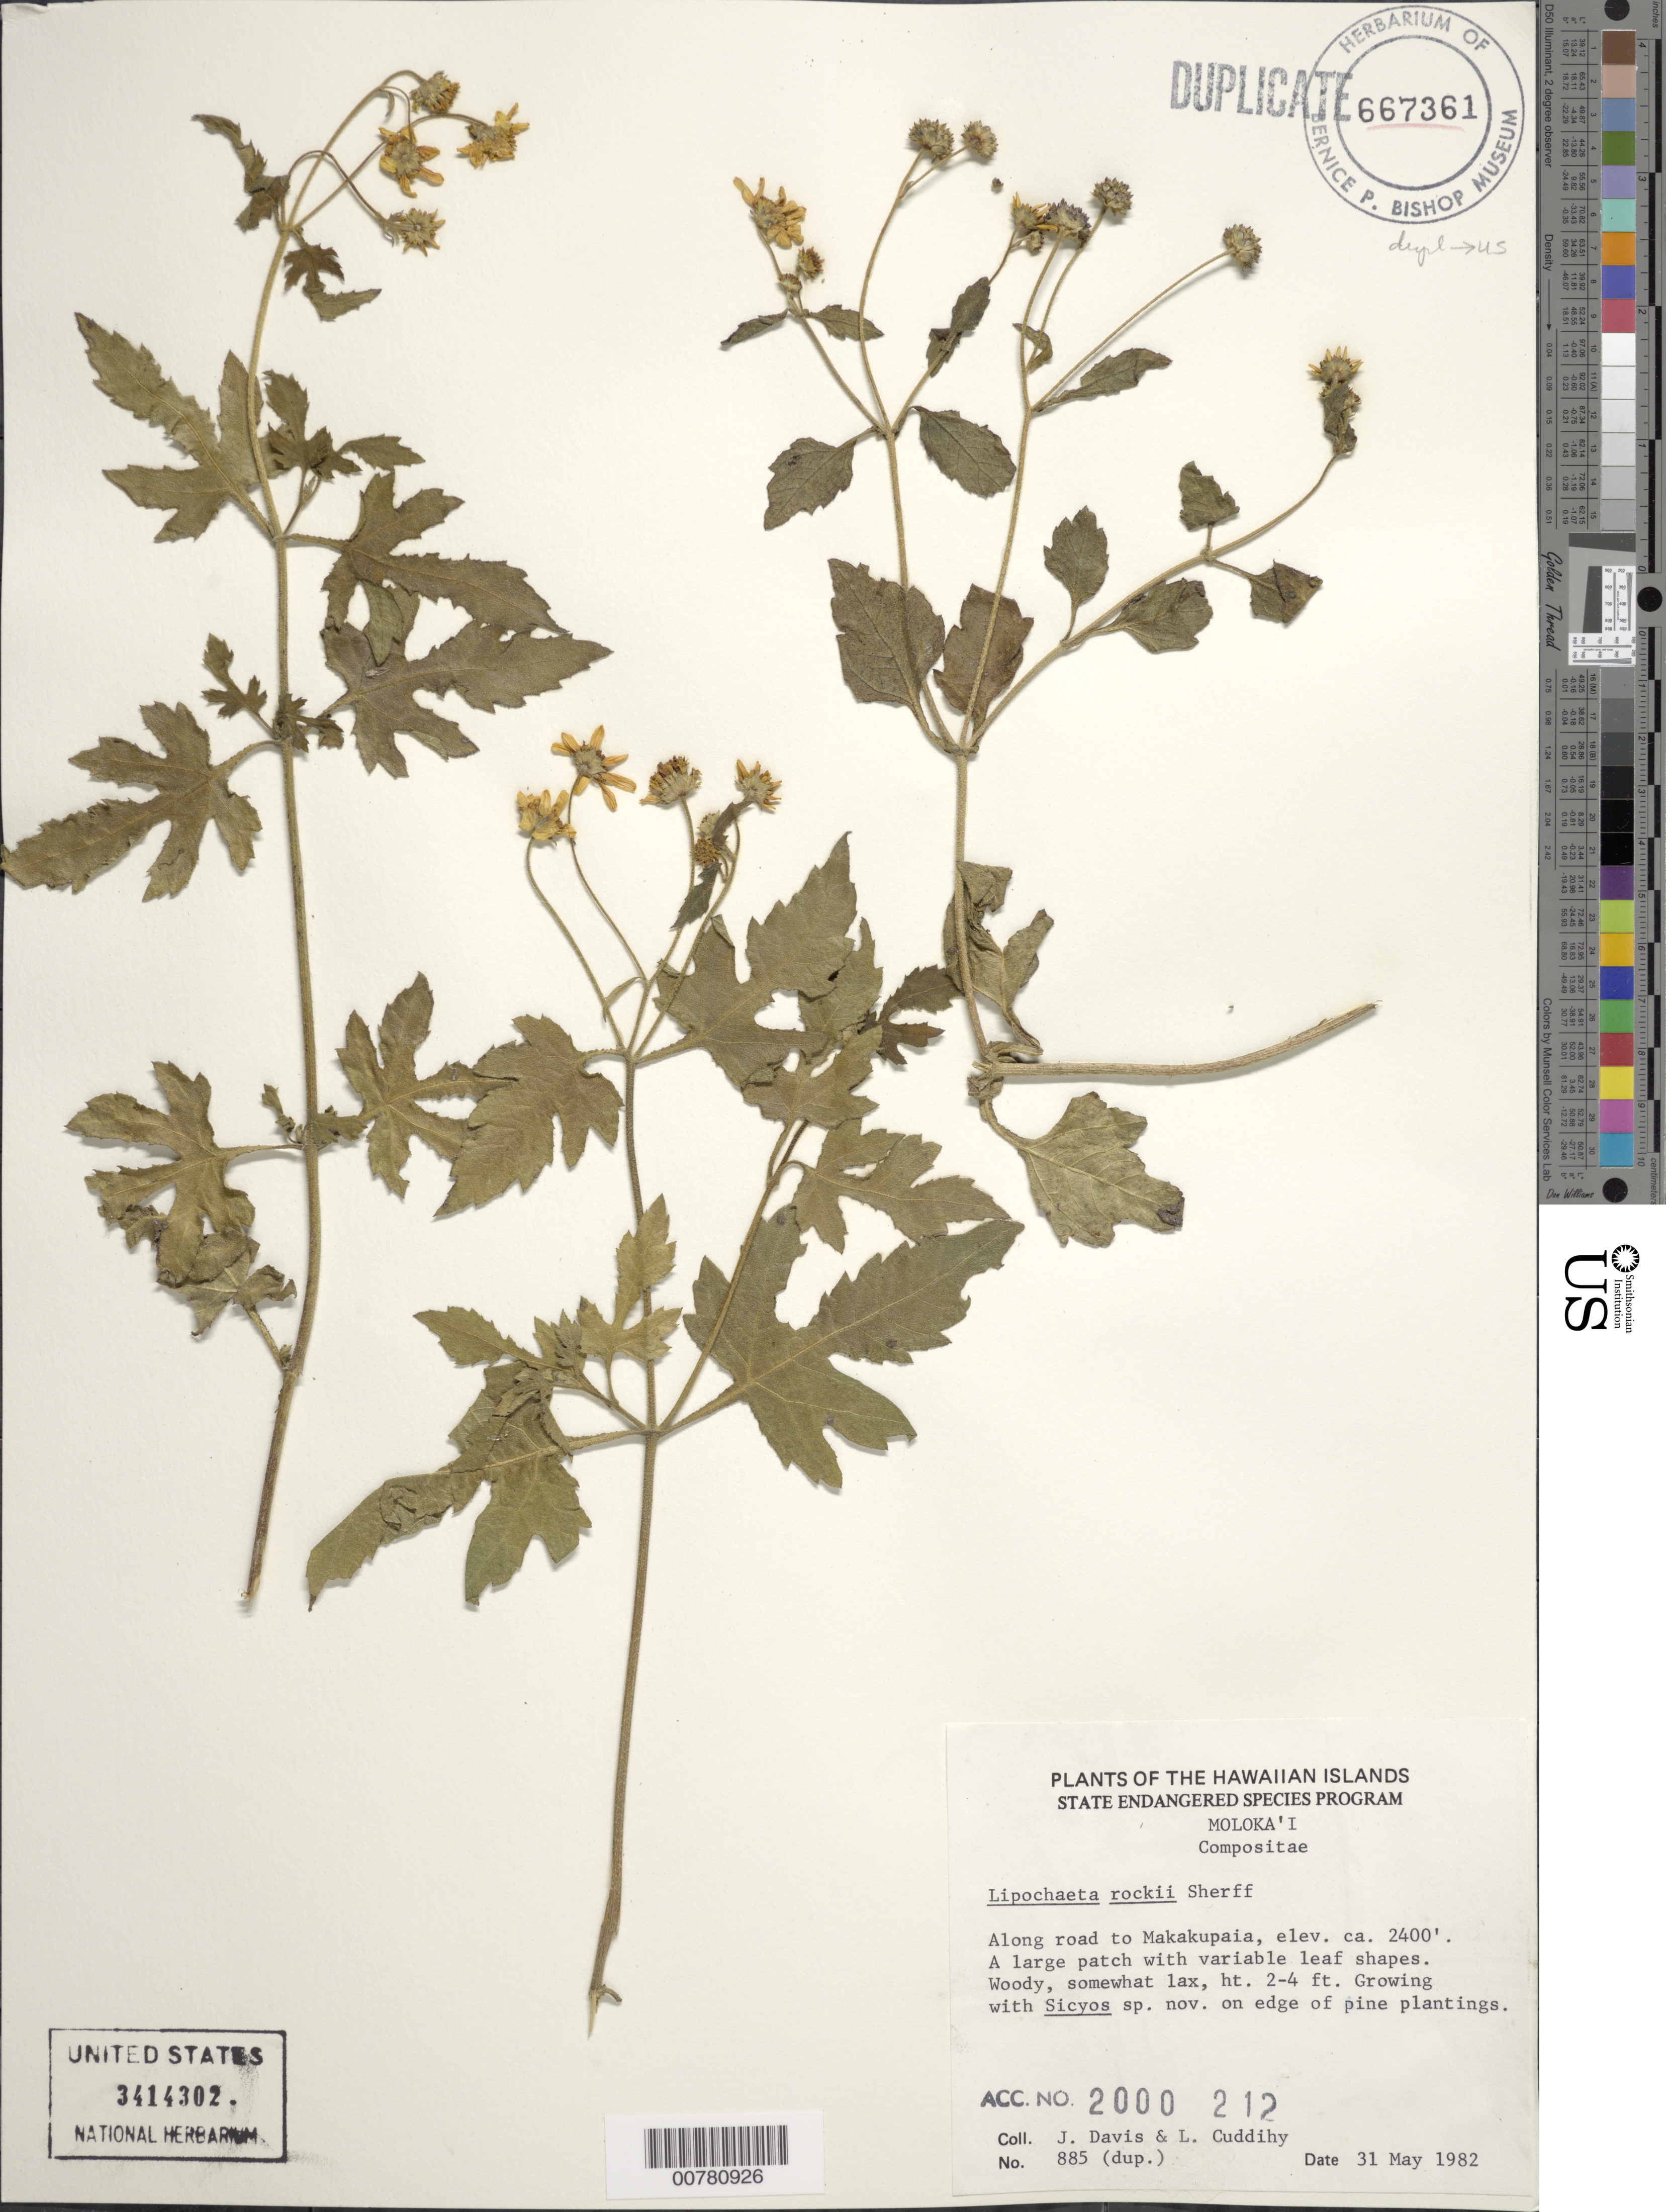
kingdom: Plantae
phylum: Tracheophyta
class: Magnoliopsida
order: Asterales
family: Asteraceae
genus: Lipochaeta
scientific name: Lipochaeta rockii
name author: Sherff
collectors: J. Davis & L. Cuddihy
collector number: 885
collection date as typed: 31 May 1982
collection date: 1982-05-31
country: United States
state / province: Hawaii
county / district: Maui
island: Moloka'i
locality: Along road to Makakupaia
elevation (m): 731.5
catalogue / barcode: US 3414302